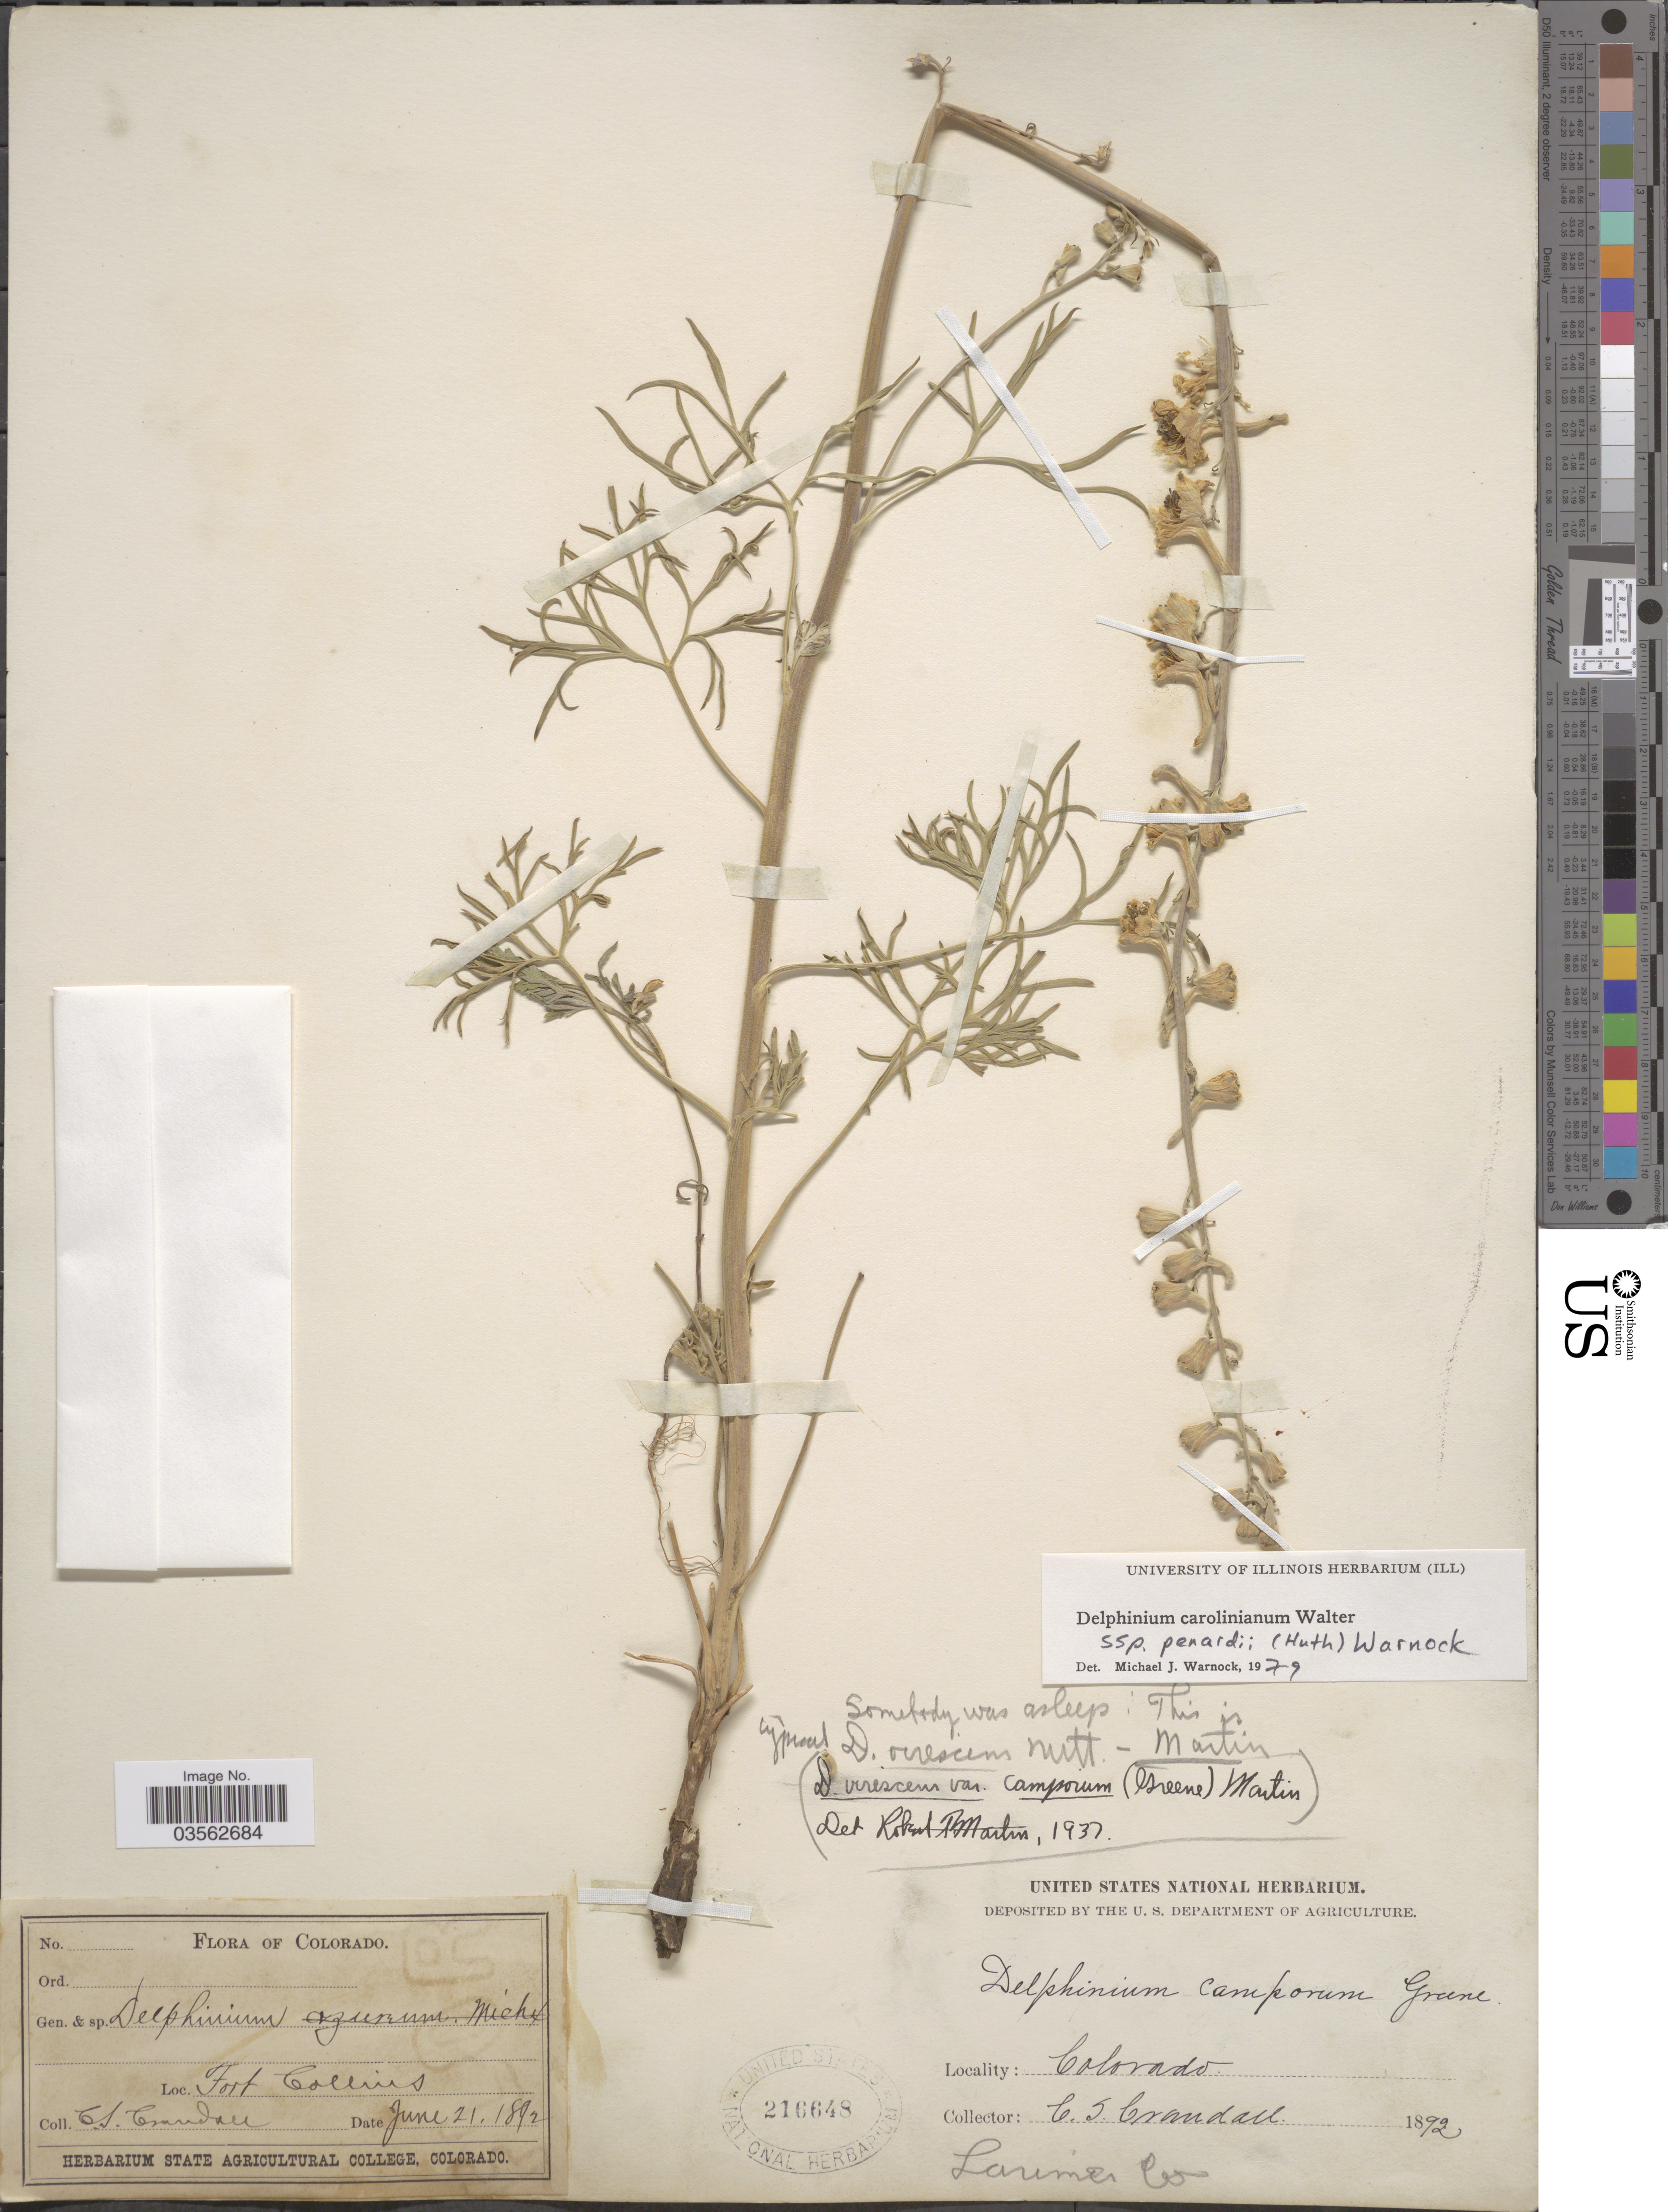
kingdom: Plantae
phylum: Tracheophyta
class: Magnoliopsida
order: Ranunculales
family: Ranunculaceae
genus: Delphinium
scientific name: Delphinium carolinianum subsp. penardii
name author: (Huth) M.J. Warnock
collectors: C. Crandall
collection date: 1892-06-21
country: United States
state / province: Colorado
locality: Fort Collins. Larimer Co.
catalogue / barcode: US 216648